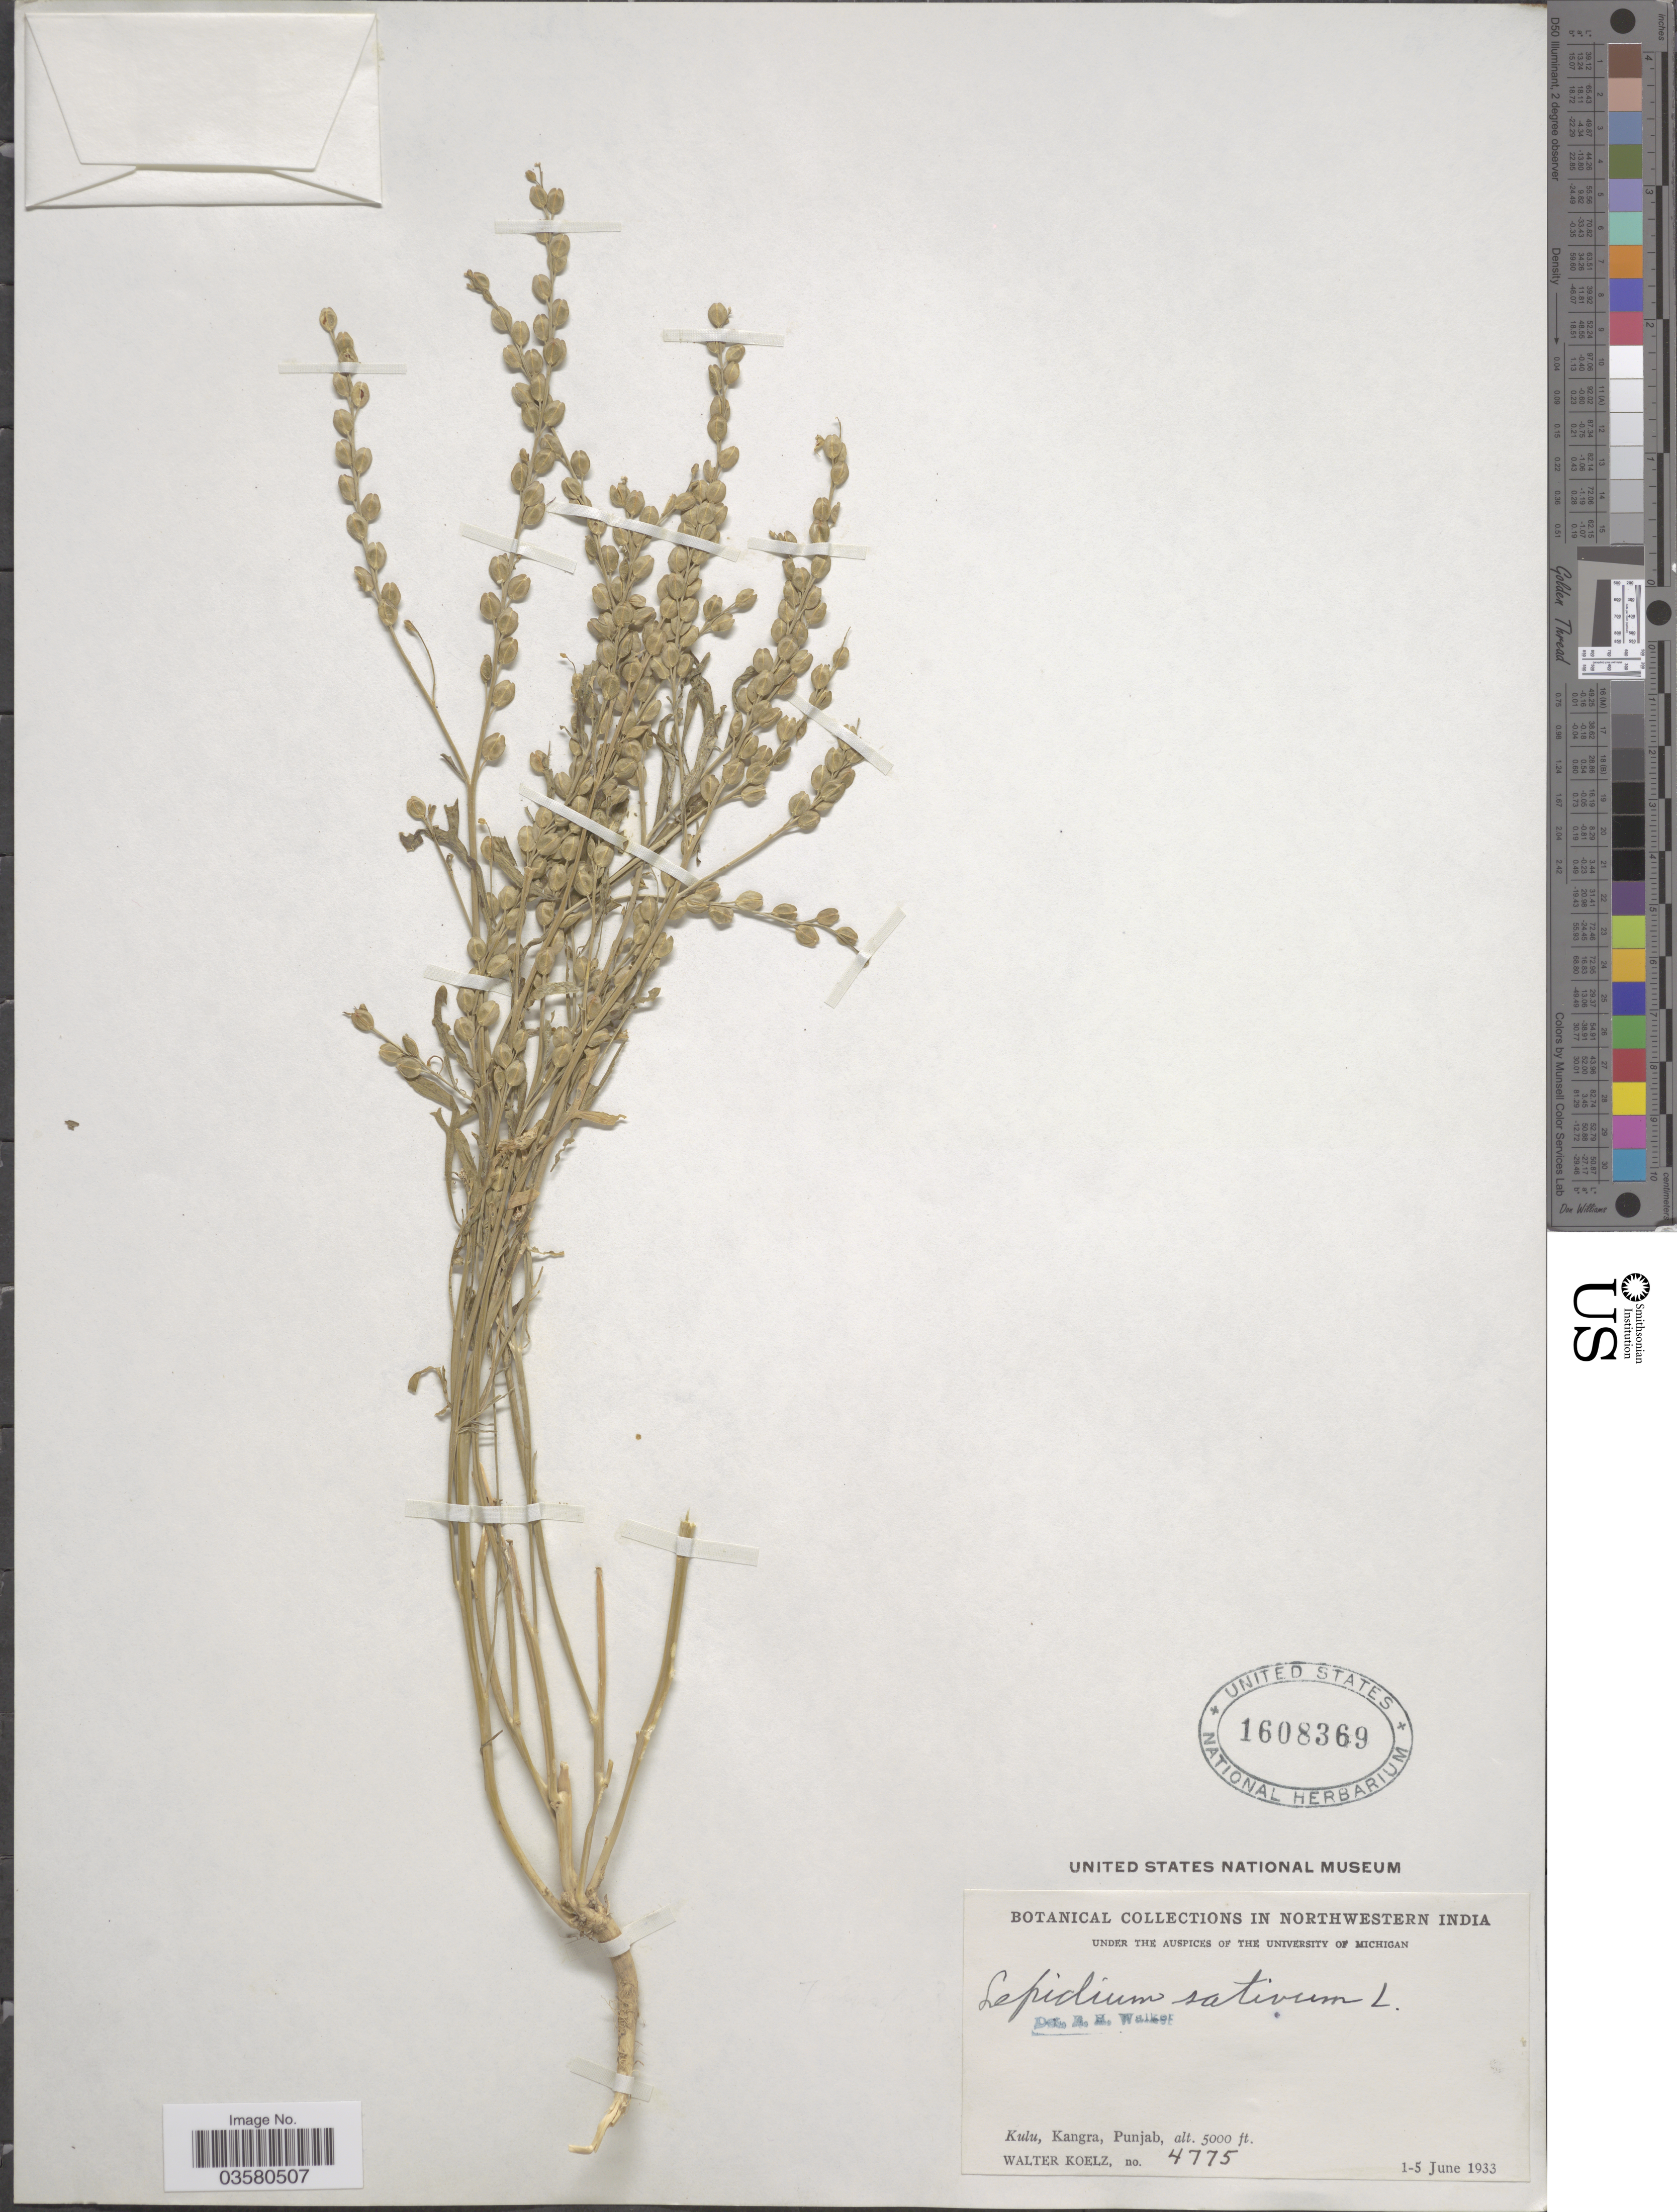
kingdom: Plantae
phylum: Tracheophyta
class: Magnoliopsida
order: Brassicales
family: Brassicaceae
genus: Lepidium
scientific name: Lepidium sativum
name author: L.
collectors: W. N. Koelz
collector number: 4775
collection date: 1933-06-01/1933-06-05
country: India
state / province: Punjab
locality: In Northwestern India. Kulu, Kangra.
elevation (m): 1524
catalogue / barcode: US 1608369